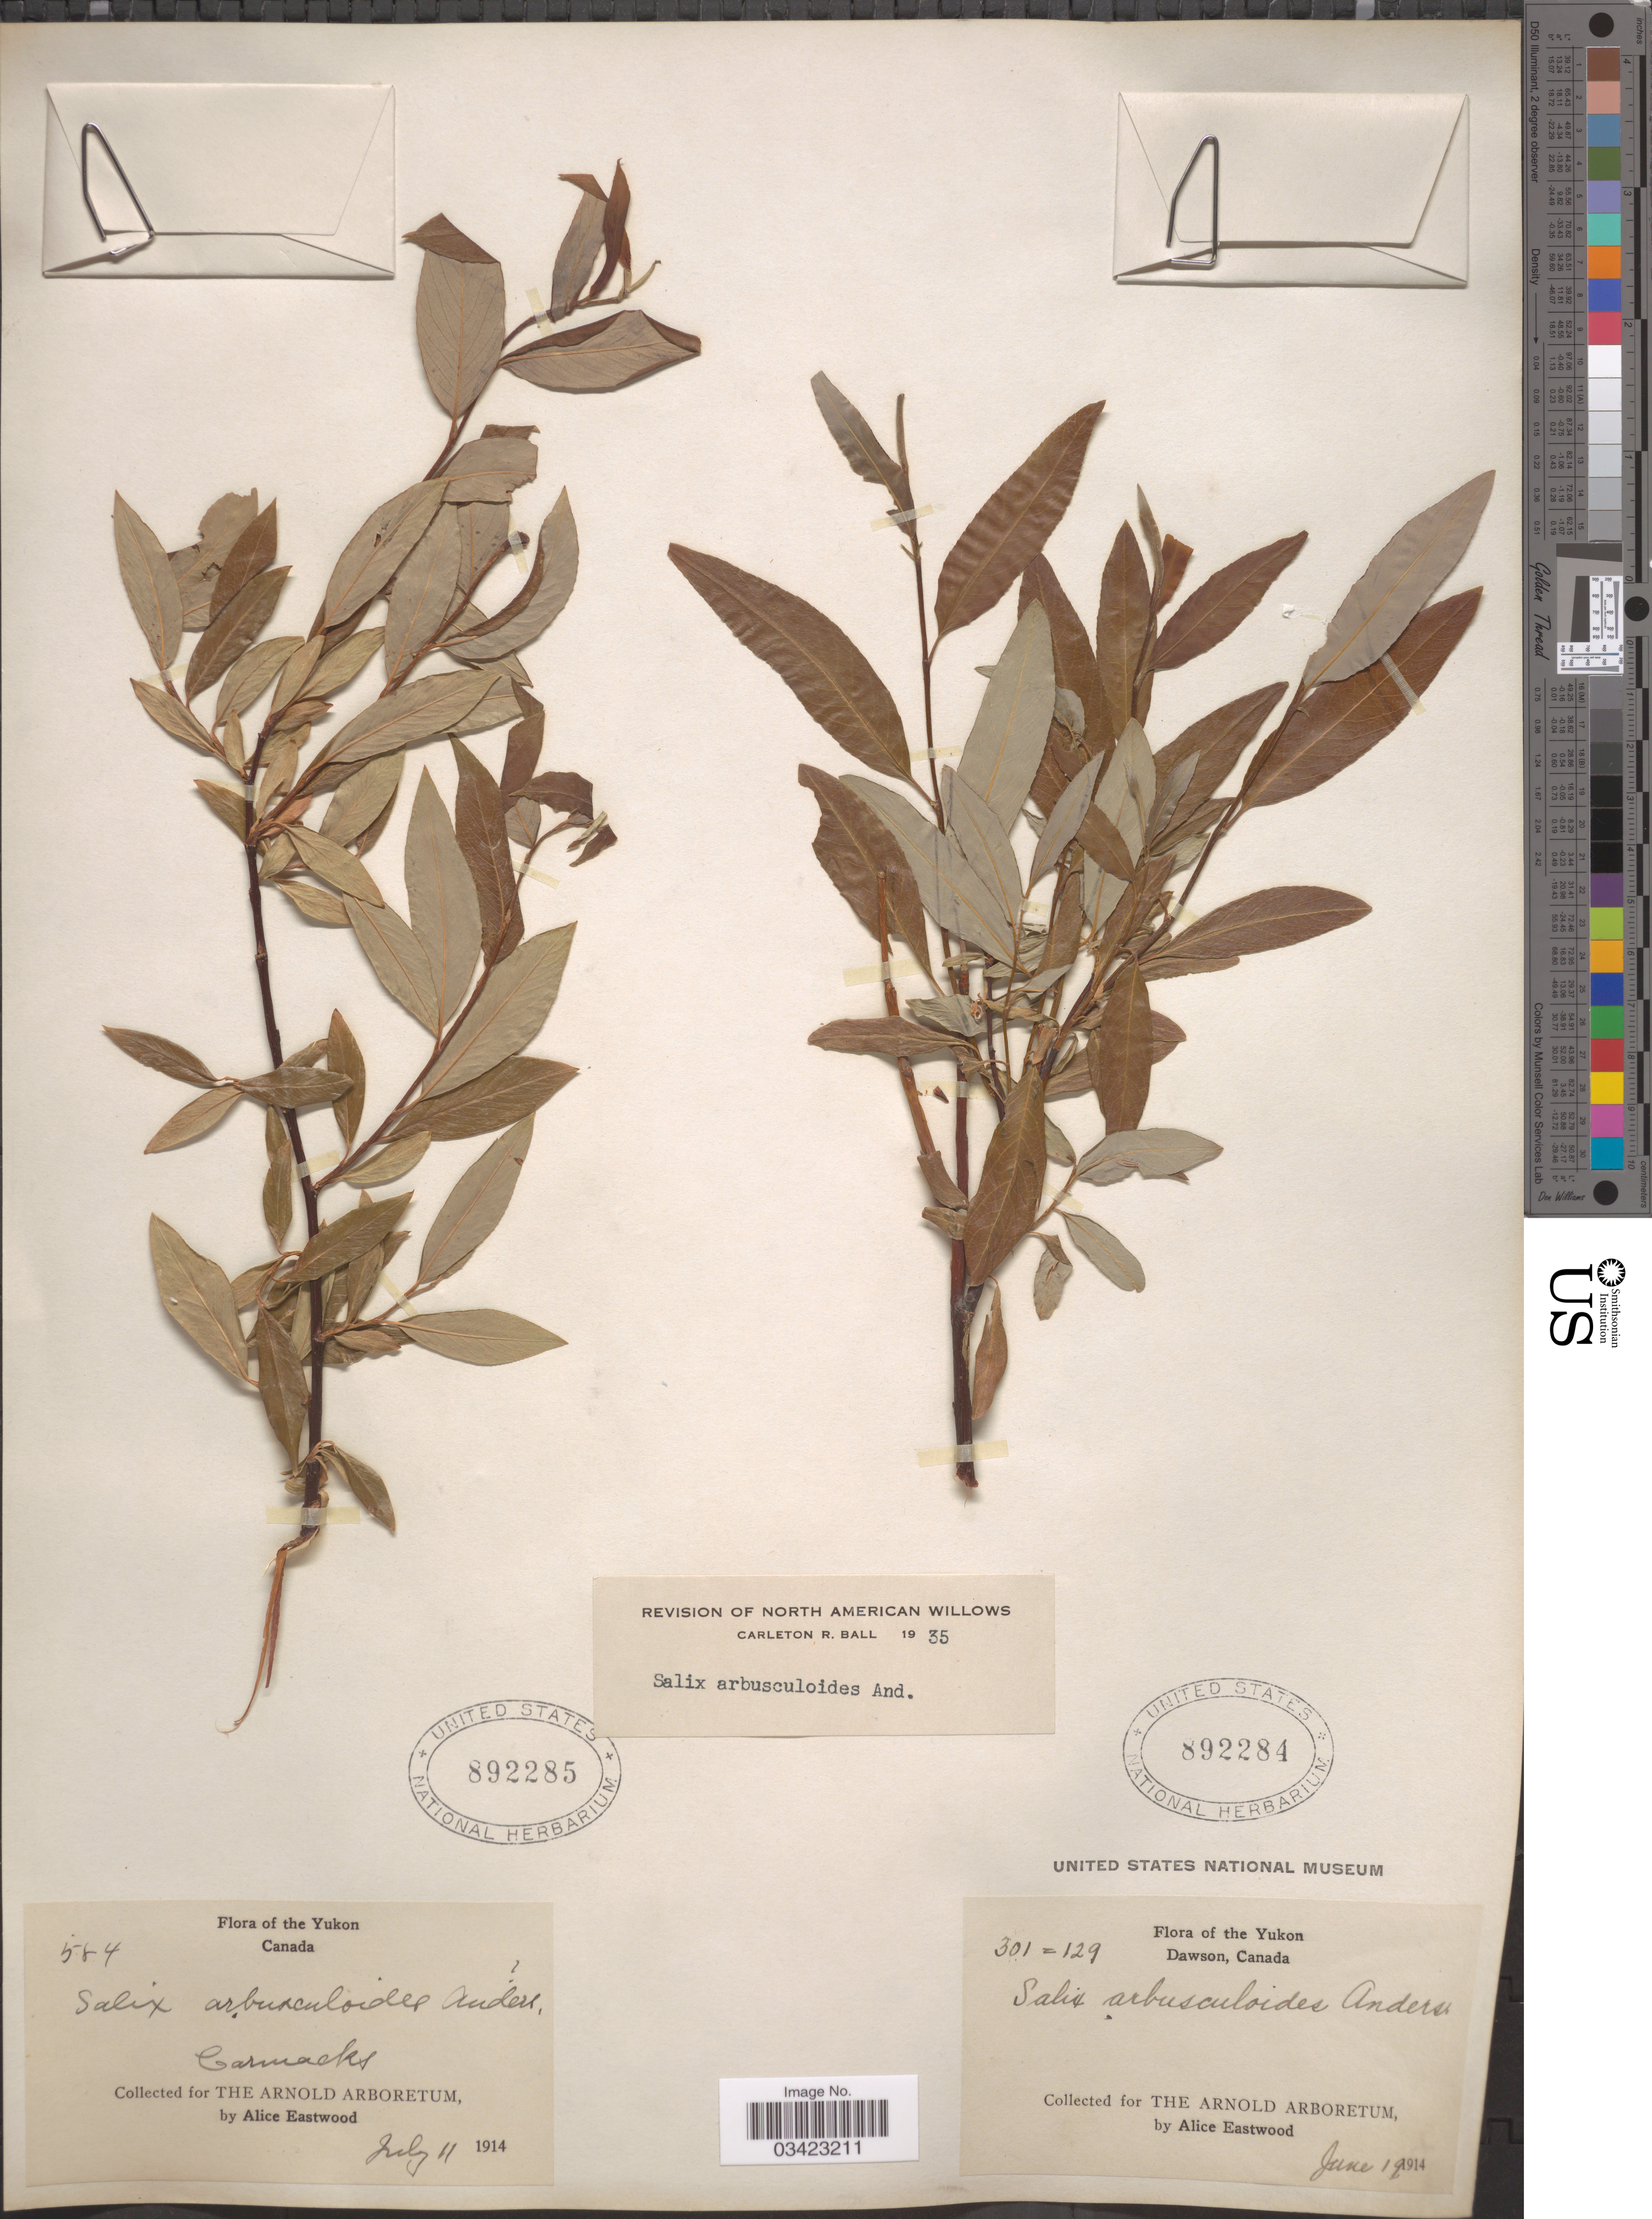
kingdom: Plantae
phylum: Tracheophyta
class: Magnoliopsida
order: Malpighiales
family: Salicaceae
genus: Salix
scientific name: Salix arbusculoides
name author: Andersson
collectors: A. Eastwood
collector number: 584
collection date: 1914-07-11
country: Canada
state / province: Yukon Territory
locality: Yukon. Carmacks.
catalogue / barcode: US 892285